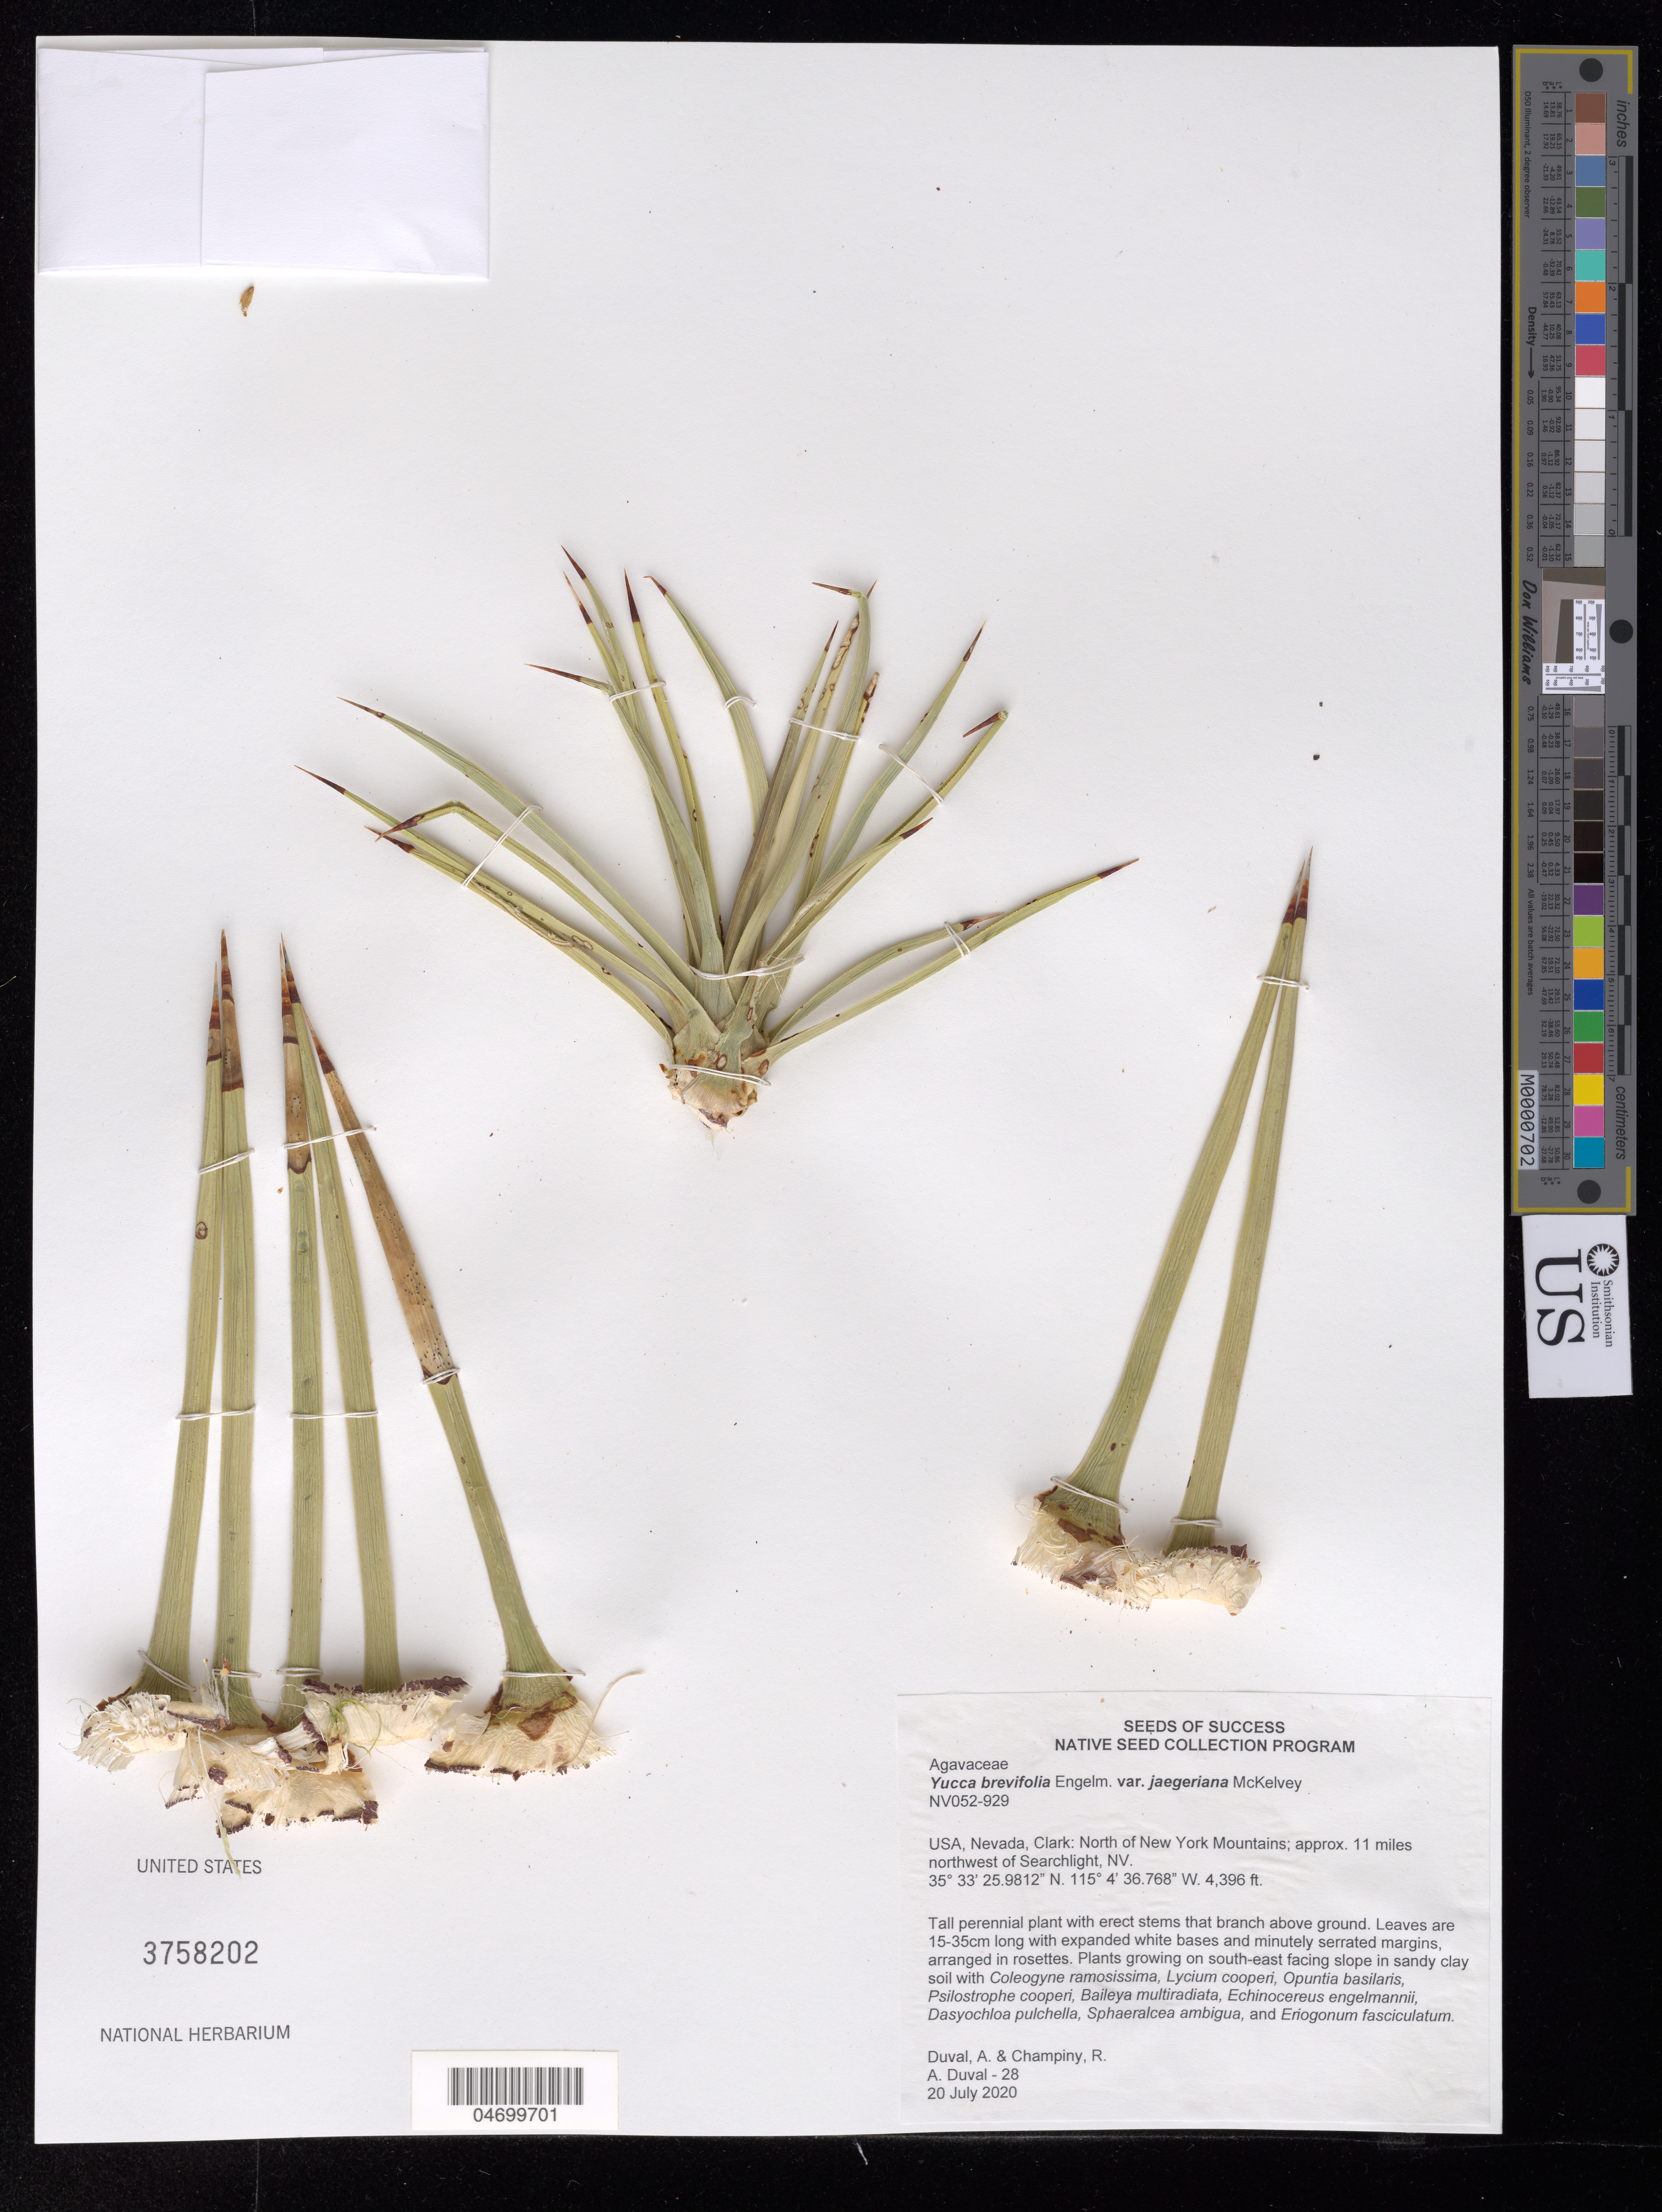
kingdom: Plantae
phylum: Tracheophyta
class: Liliopsida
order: Asparagales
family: Asparagaceae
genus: Yucca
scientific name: Yucca brevifolia var. jaegeriana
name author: McKelvey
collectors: A. Duval & R. Champiny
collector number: NV052-929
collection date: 2020-07-20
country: United States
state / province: Nevada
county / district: Clark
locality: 11 mi. NW of Searchlight, N of New York Mts.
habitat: Sandy clay soil. With Lycium cooperi, Opuntia basilaris, Baileya multiradiata, etc.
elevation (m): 1340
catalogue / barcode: US 3758202